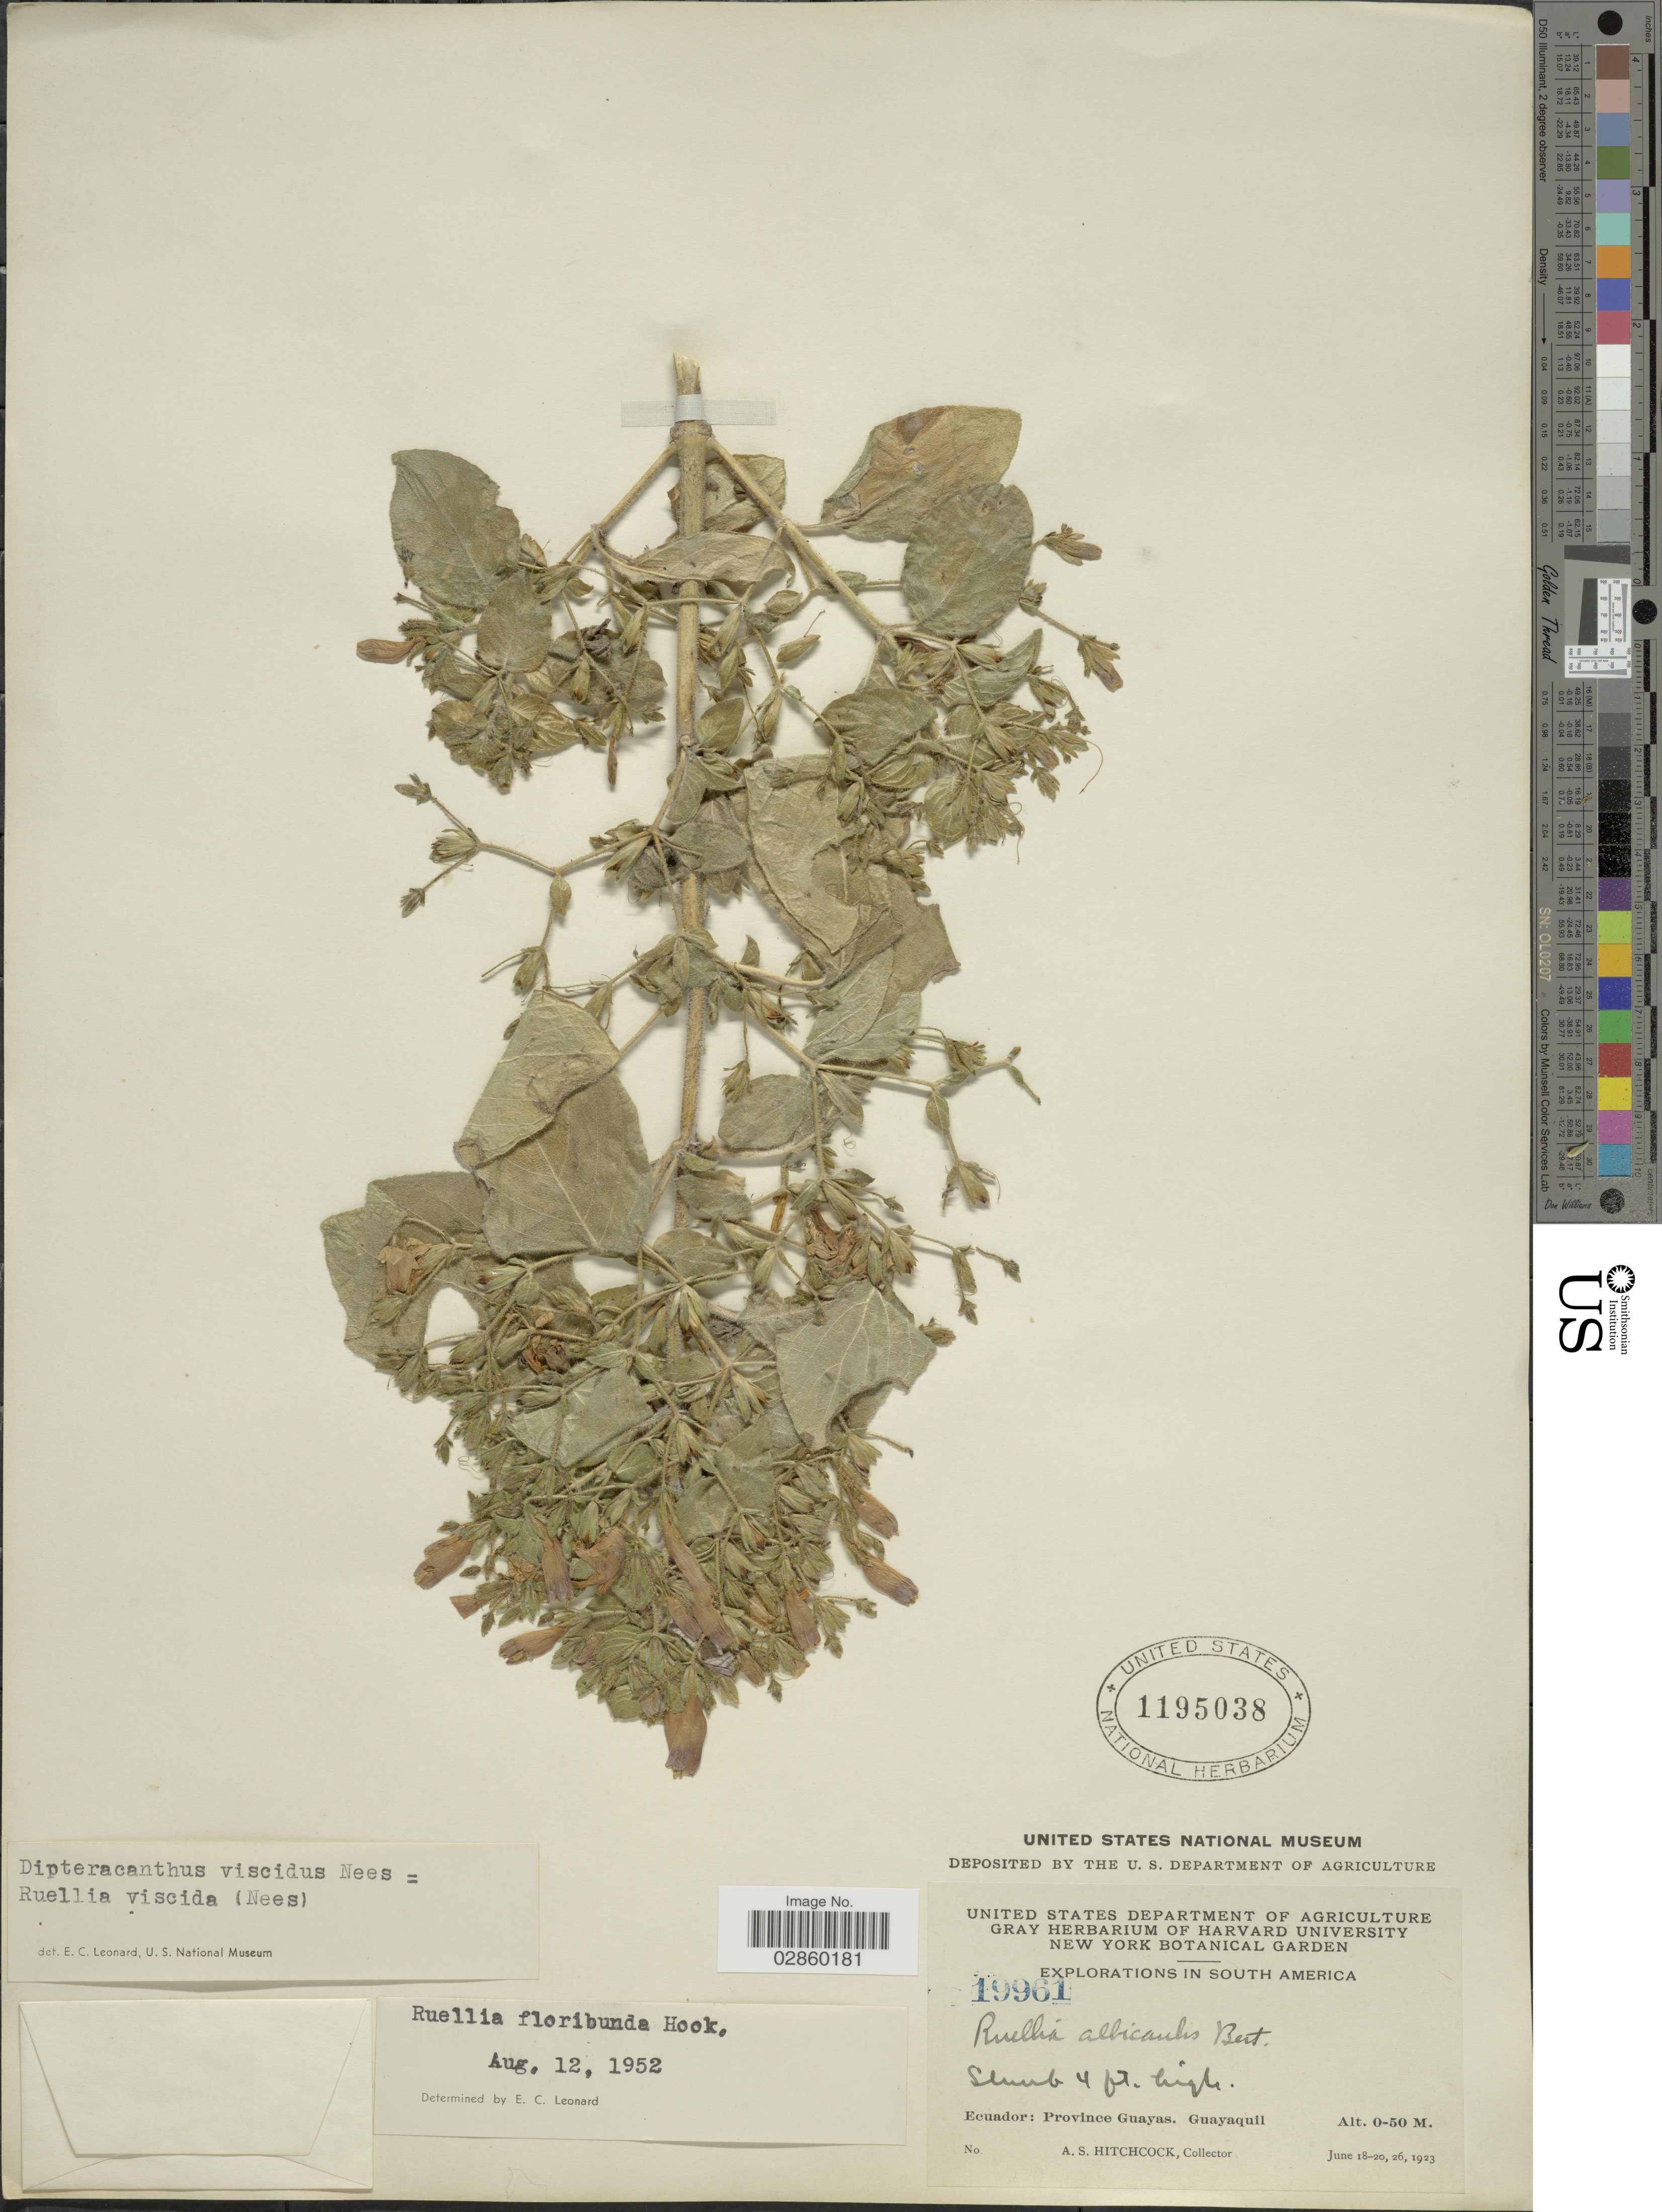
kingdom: Plantae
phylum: Tracheophyta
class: Magnoliopsida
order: Lamiales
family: Acanthaceae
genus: Ruellia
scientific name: Ruellia floribunda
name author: Hook.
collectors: A. S. Hitchcock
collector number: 19961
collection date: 1923-06-18/1923-06-26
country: Ecuador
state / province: Guayas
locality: Guayaquil.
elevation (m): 0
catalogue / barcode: US 1195038